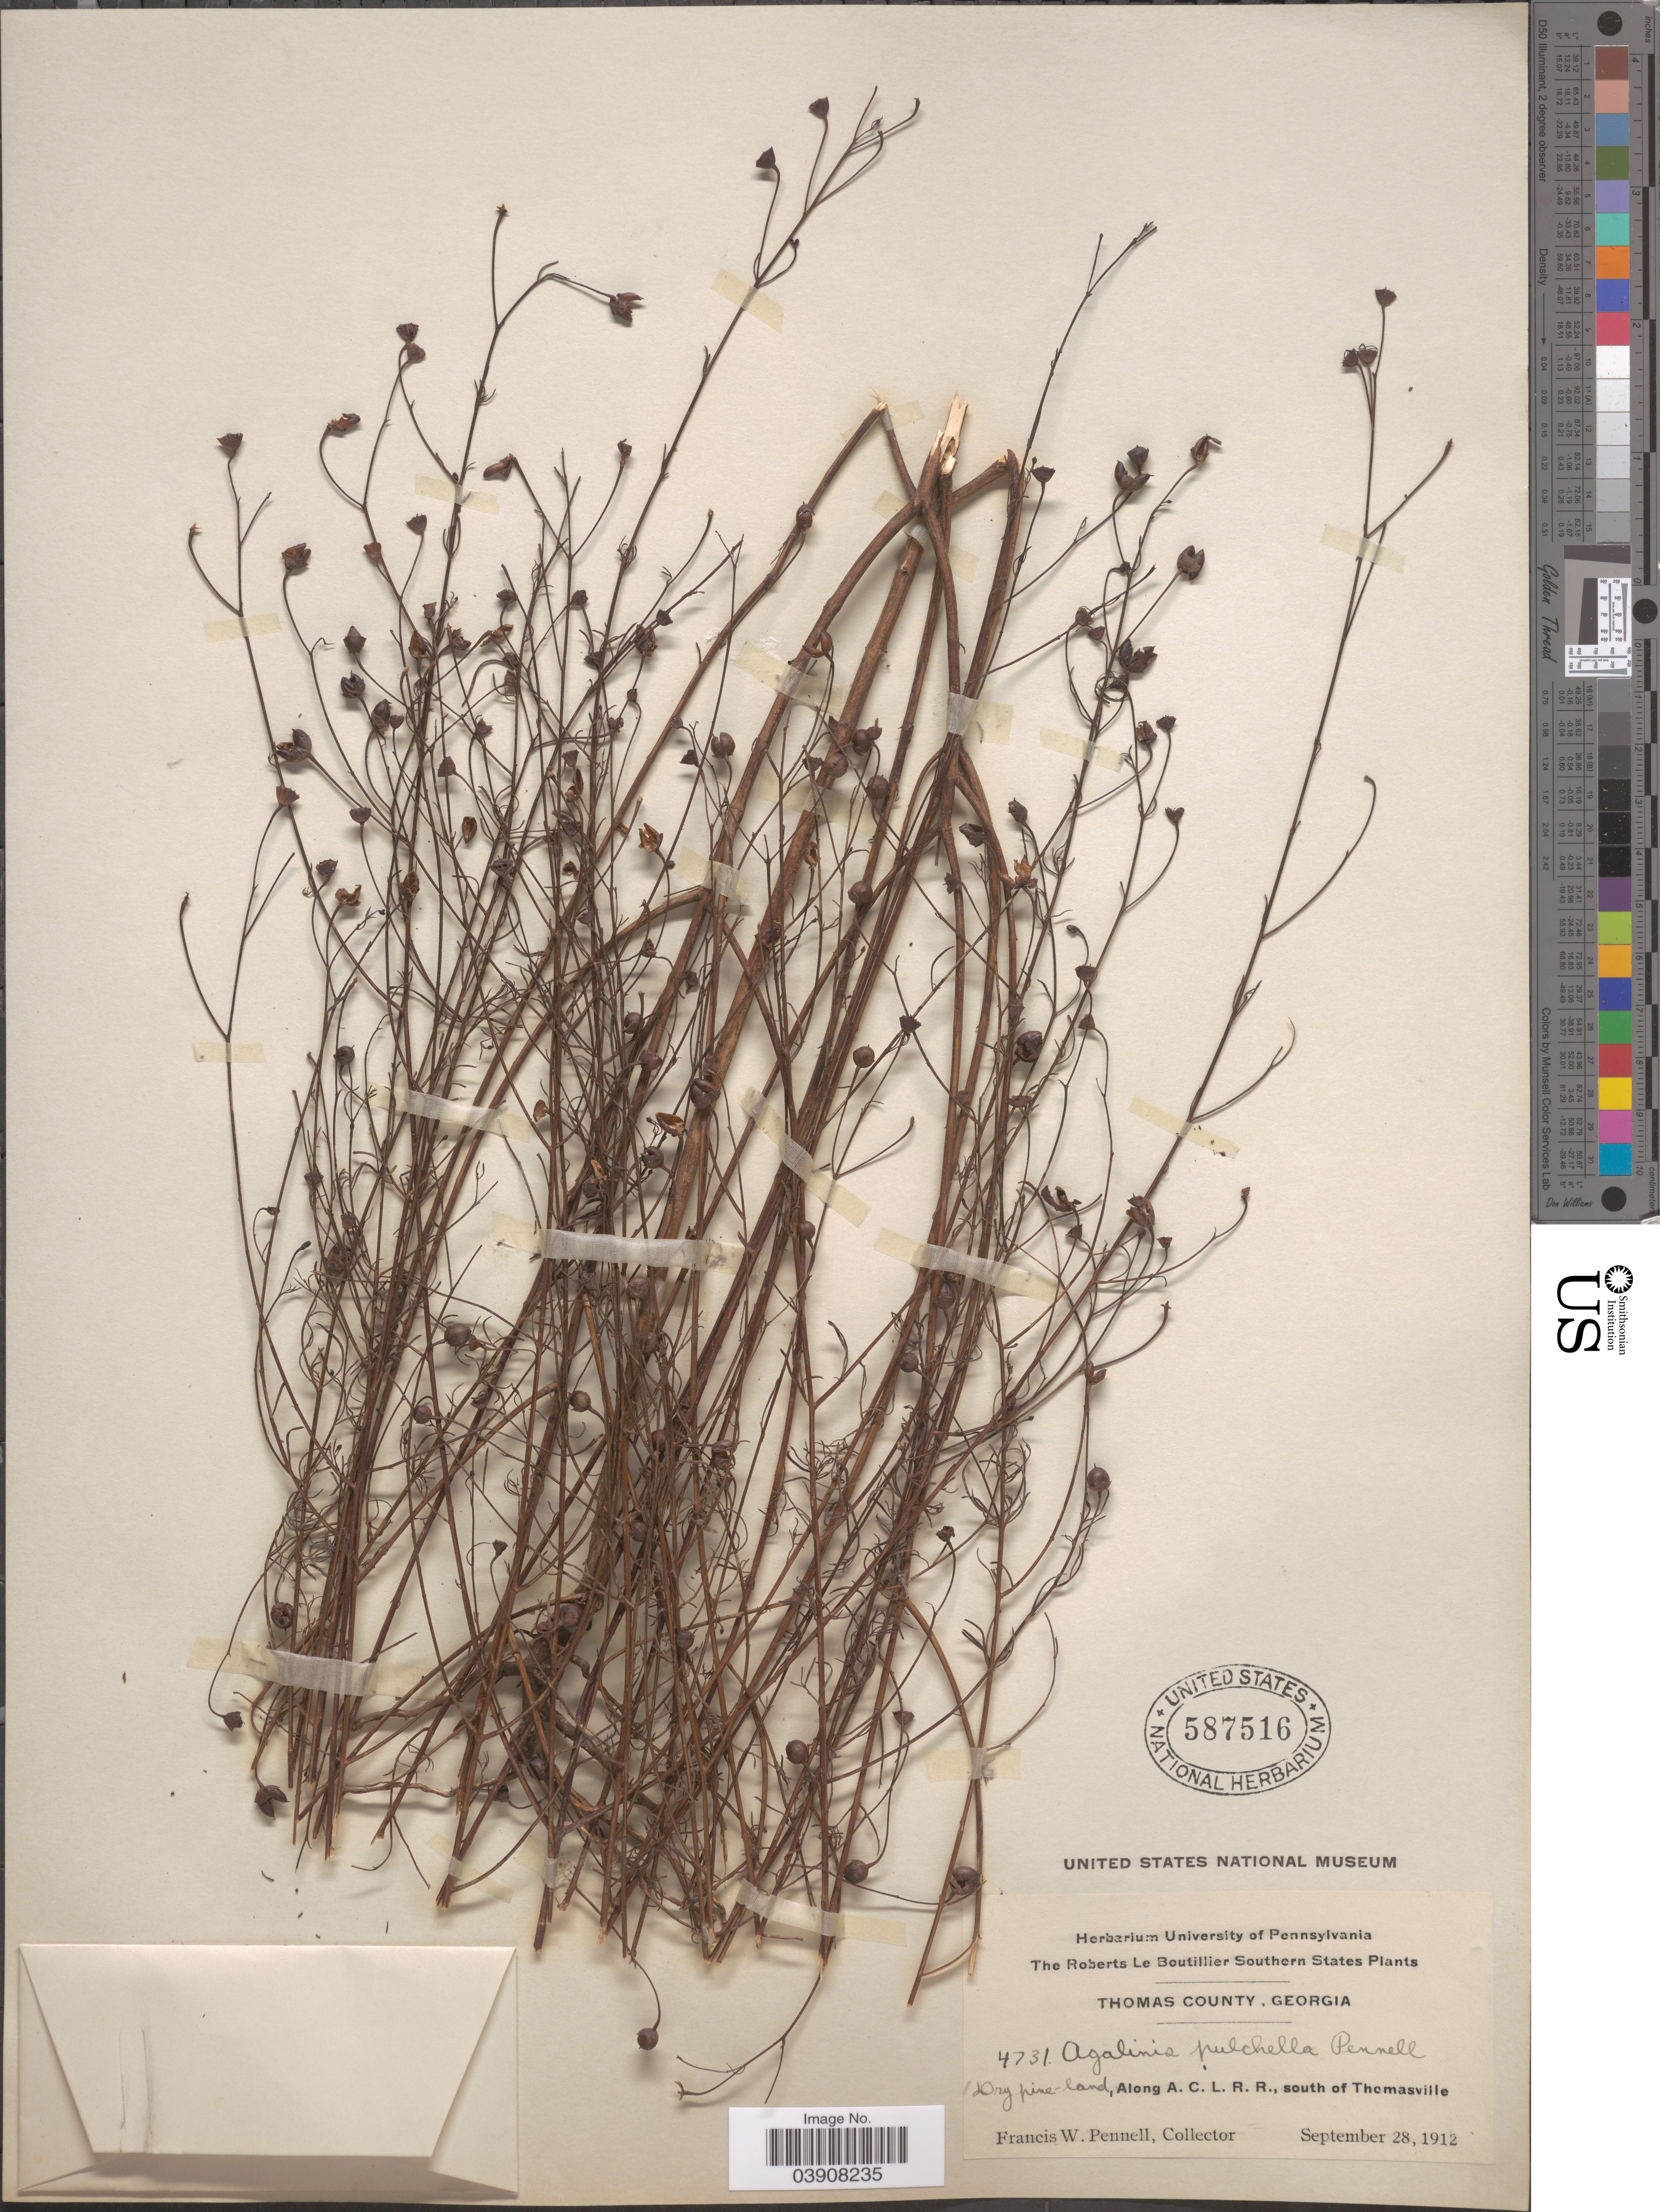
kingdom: Plantae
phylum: Tracheophyta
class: Magnoliopsida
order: Lamiales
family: Orobanchaceae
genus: Agalinis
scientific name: Agalinis pulchella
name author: Pennell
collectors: F. W. Pennell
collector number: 4731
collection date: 1912-09-28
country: United States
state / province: Georgia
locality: Southern States. Thomas County. Dry pine-land, along A.C.L.R.R., south of Thomasville.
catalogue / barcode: US 587516